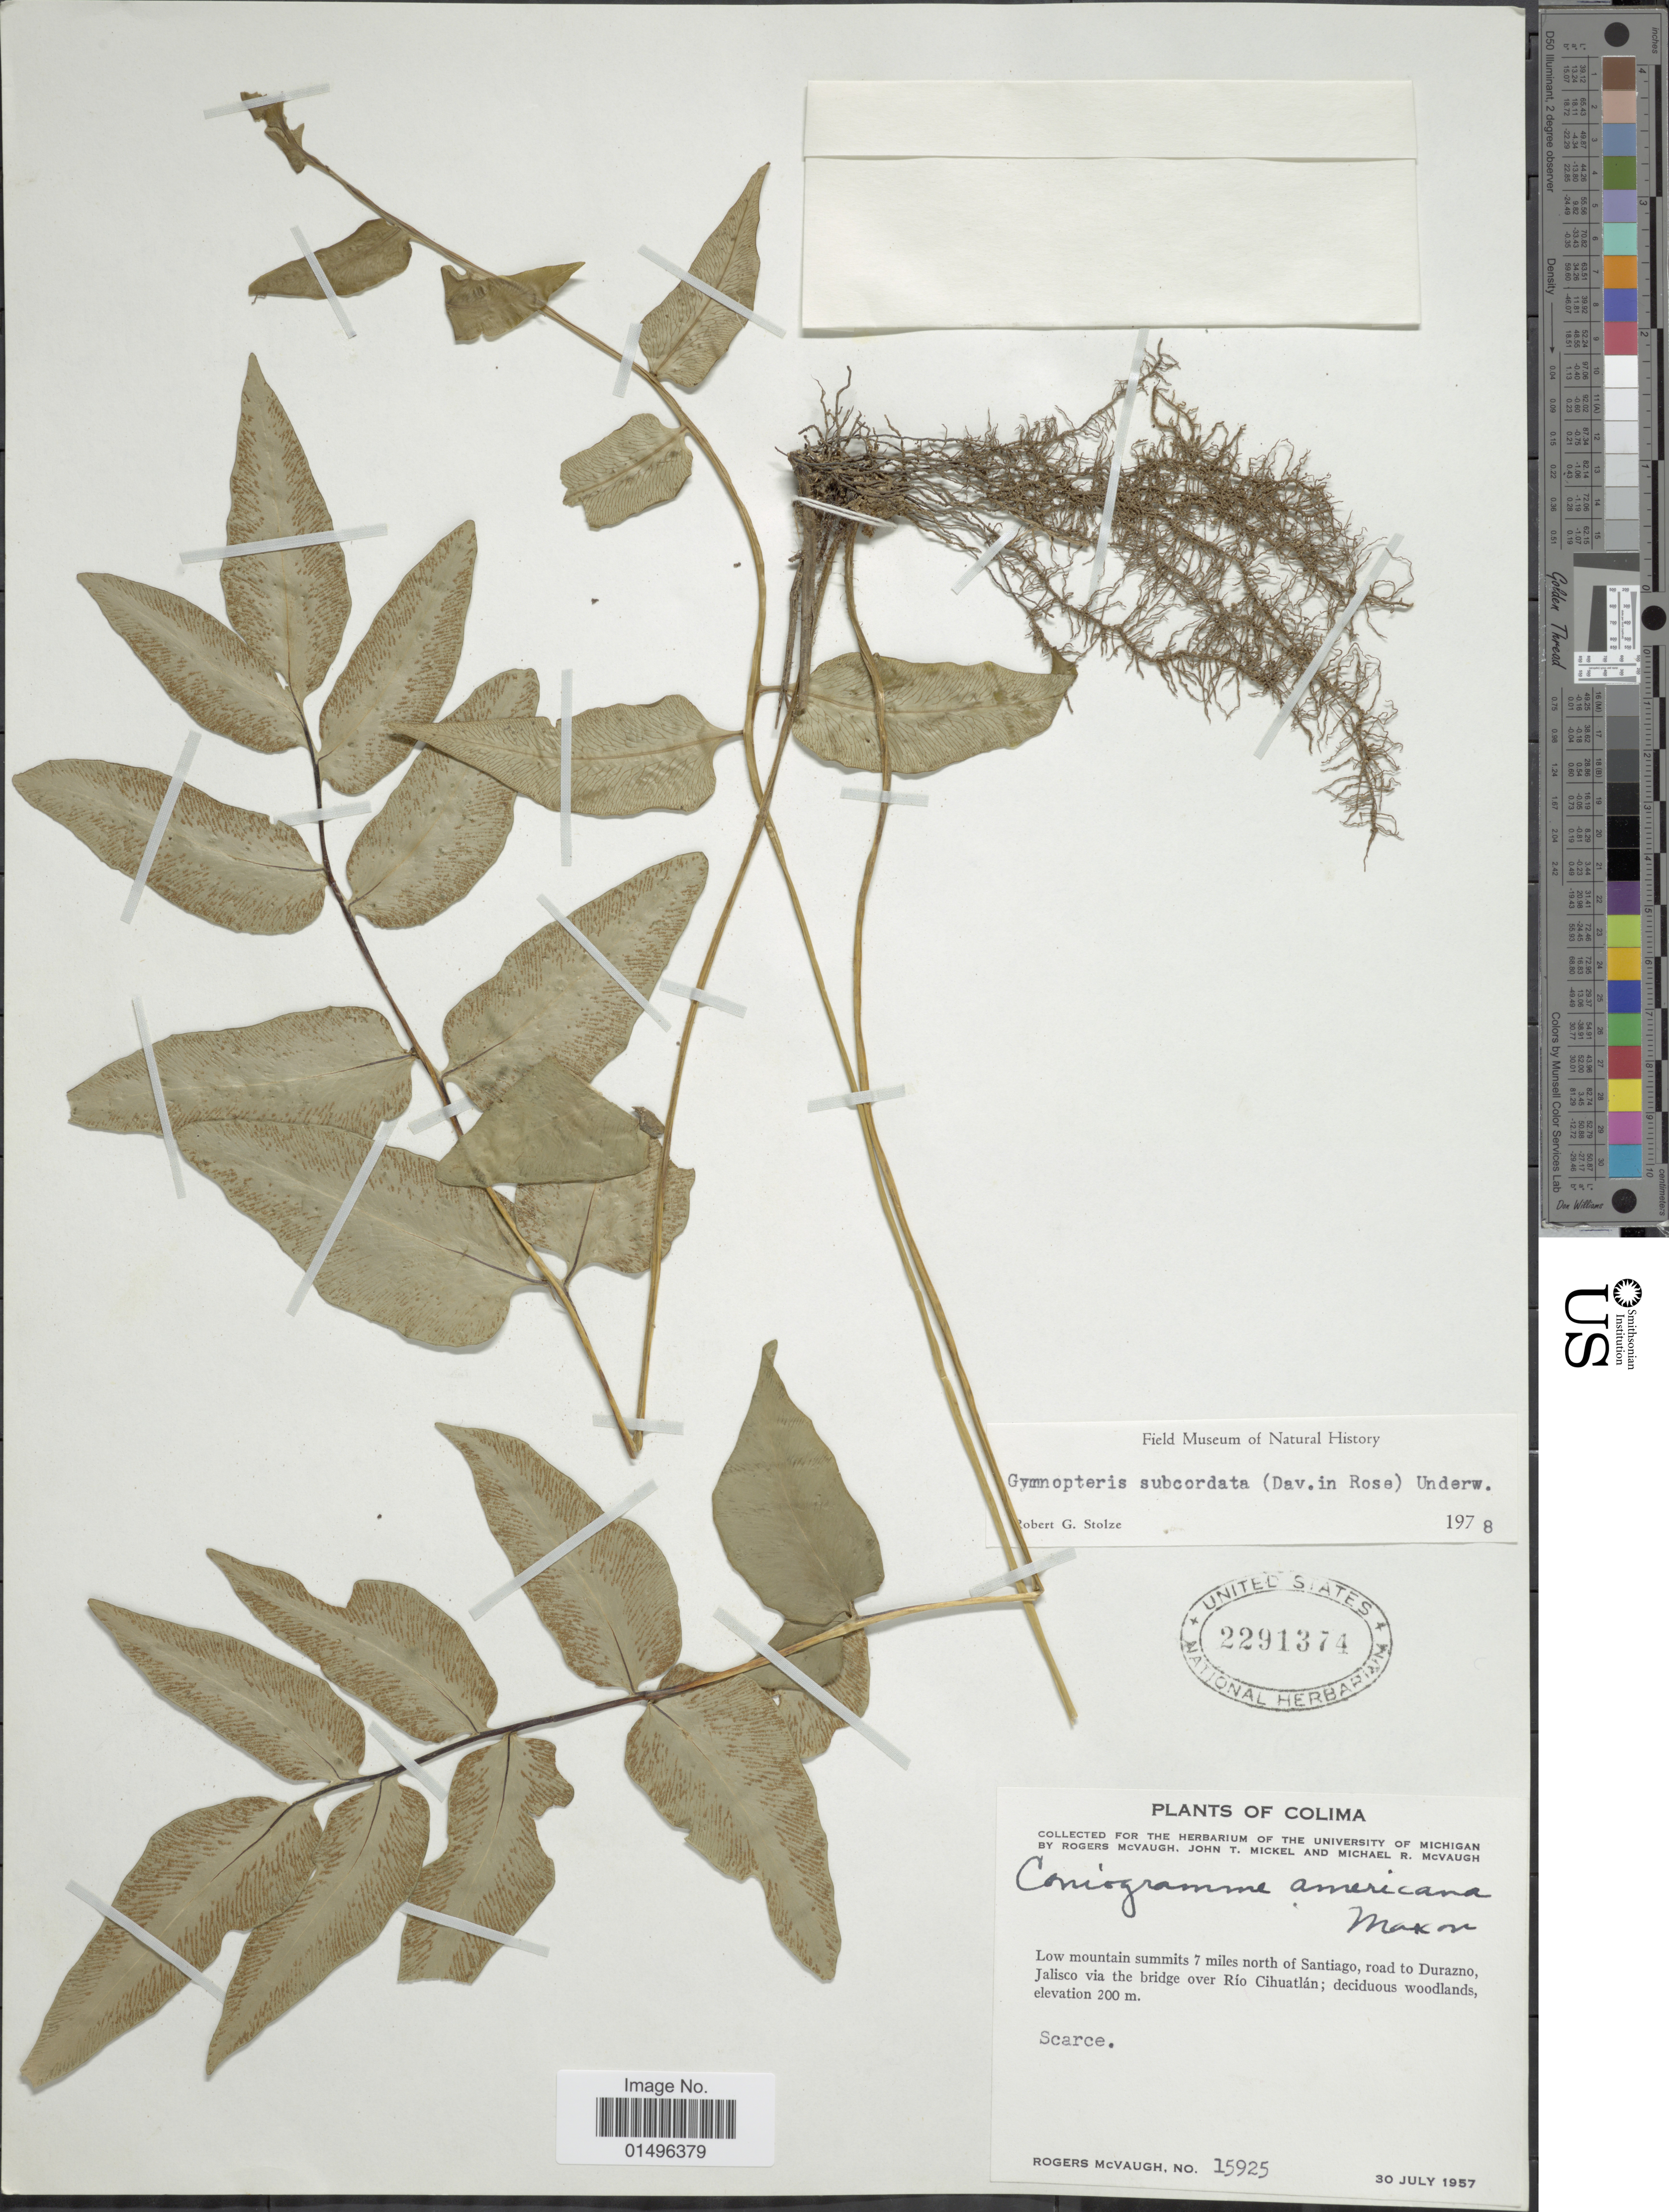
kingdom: Plantae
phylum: Tracheophyta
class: Polypodiopsida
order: Polypodiales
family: Pteridaceae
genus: Hemionitis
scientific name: Hemionitis subcordata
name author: (D.C. Eaton & Davenp.) Mickel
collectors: R. McVaugh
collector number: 15925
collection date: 1957-07-30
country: Mexico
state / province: Colima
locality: Mexico, Colima, Low Mountains summits 7 miles north of Santiago, road to Durazno, Jalisco via the bridge over Rio Cichuatlan, deciduous woodlands.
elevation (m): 200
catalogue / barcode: US 2291374